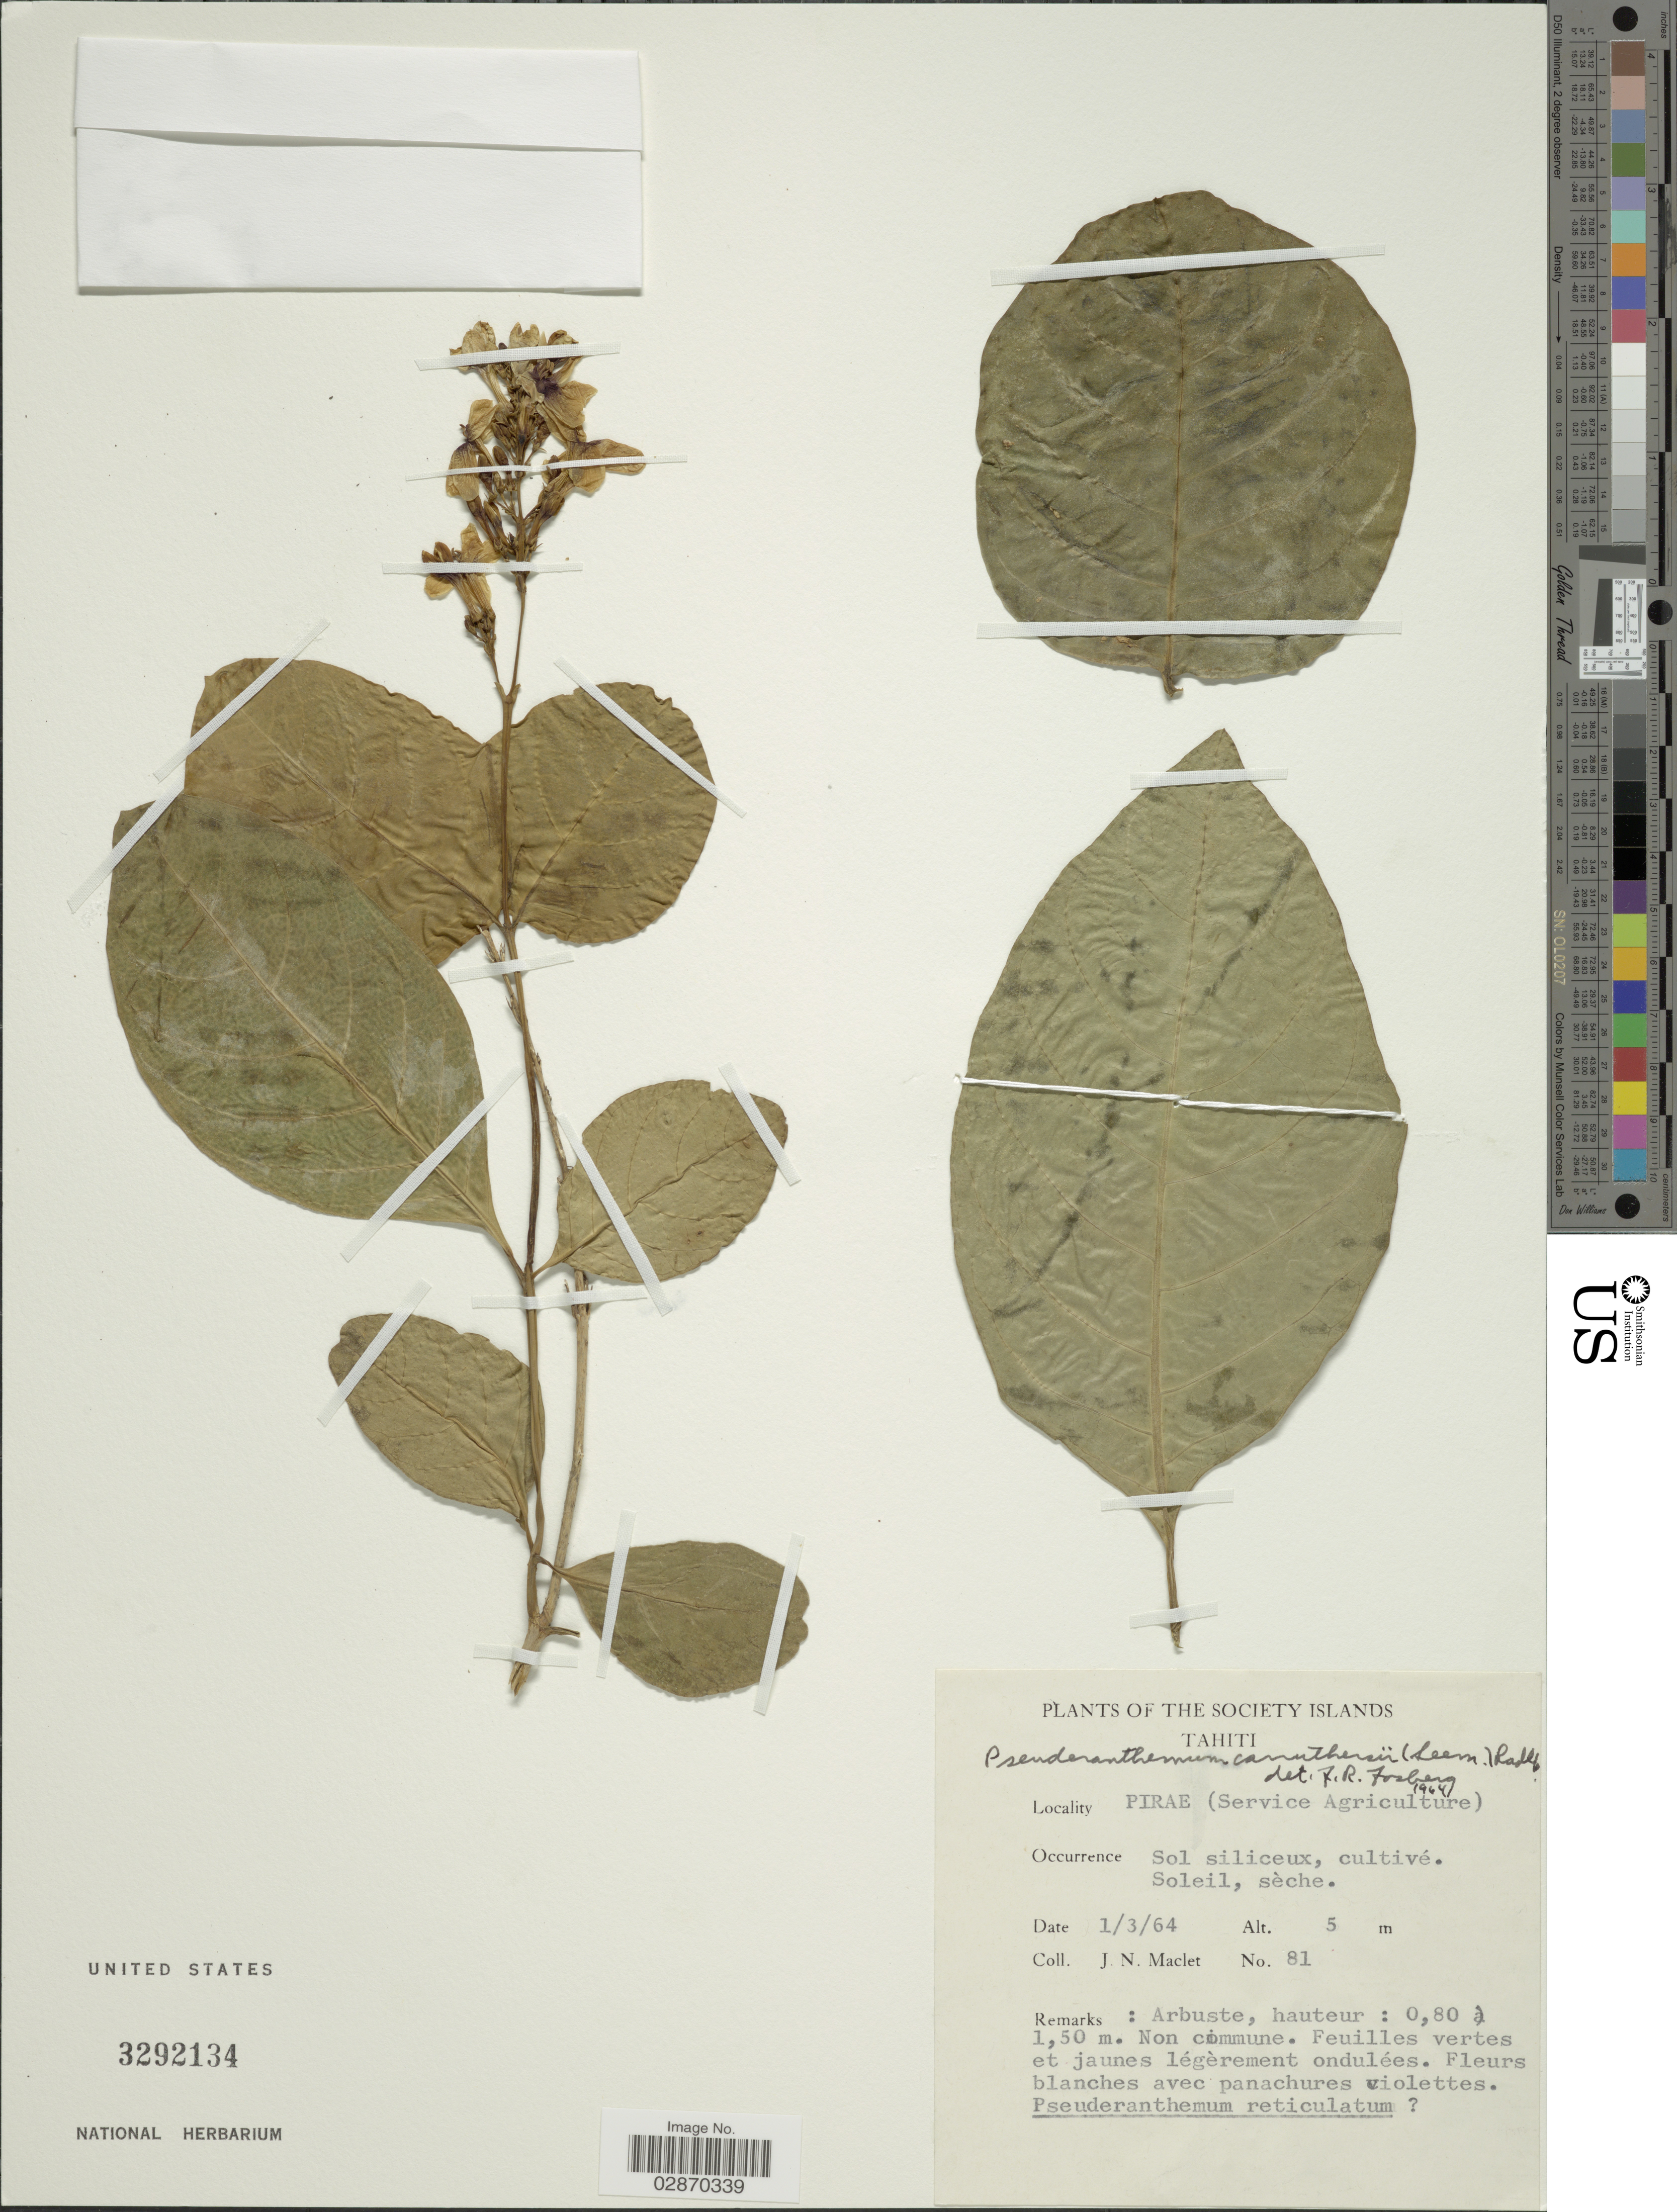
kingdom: Plantae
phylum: Tracheophyta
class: Magnoliopsida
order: Lamiales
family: Acanthaceae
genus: Pseuderanthemum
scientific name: Pseuderanthemum carruthersii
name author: (Seem.) Guillaumin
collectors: J. Maclet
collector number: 91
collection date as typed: Transcribed d/m/y: 1/3/64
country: French Polynesia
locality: Society Islands. Tahiti. Pirae (Service Agriculture).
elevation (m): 5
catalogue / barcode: US 3292134